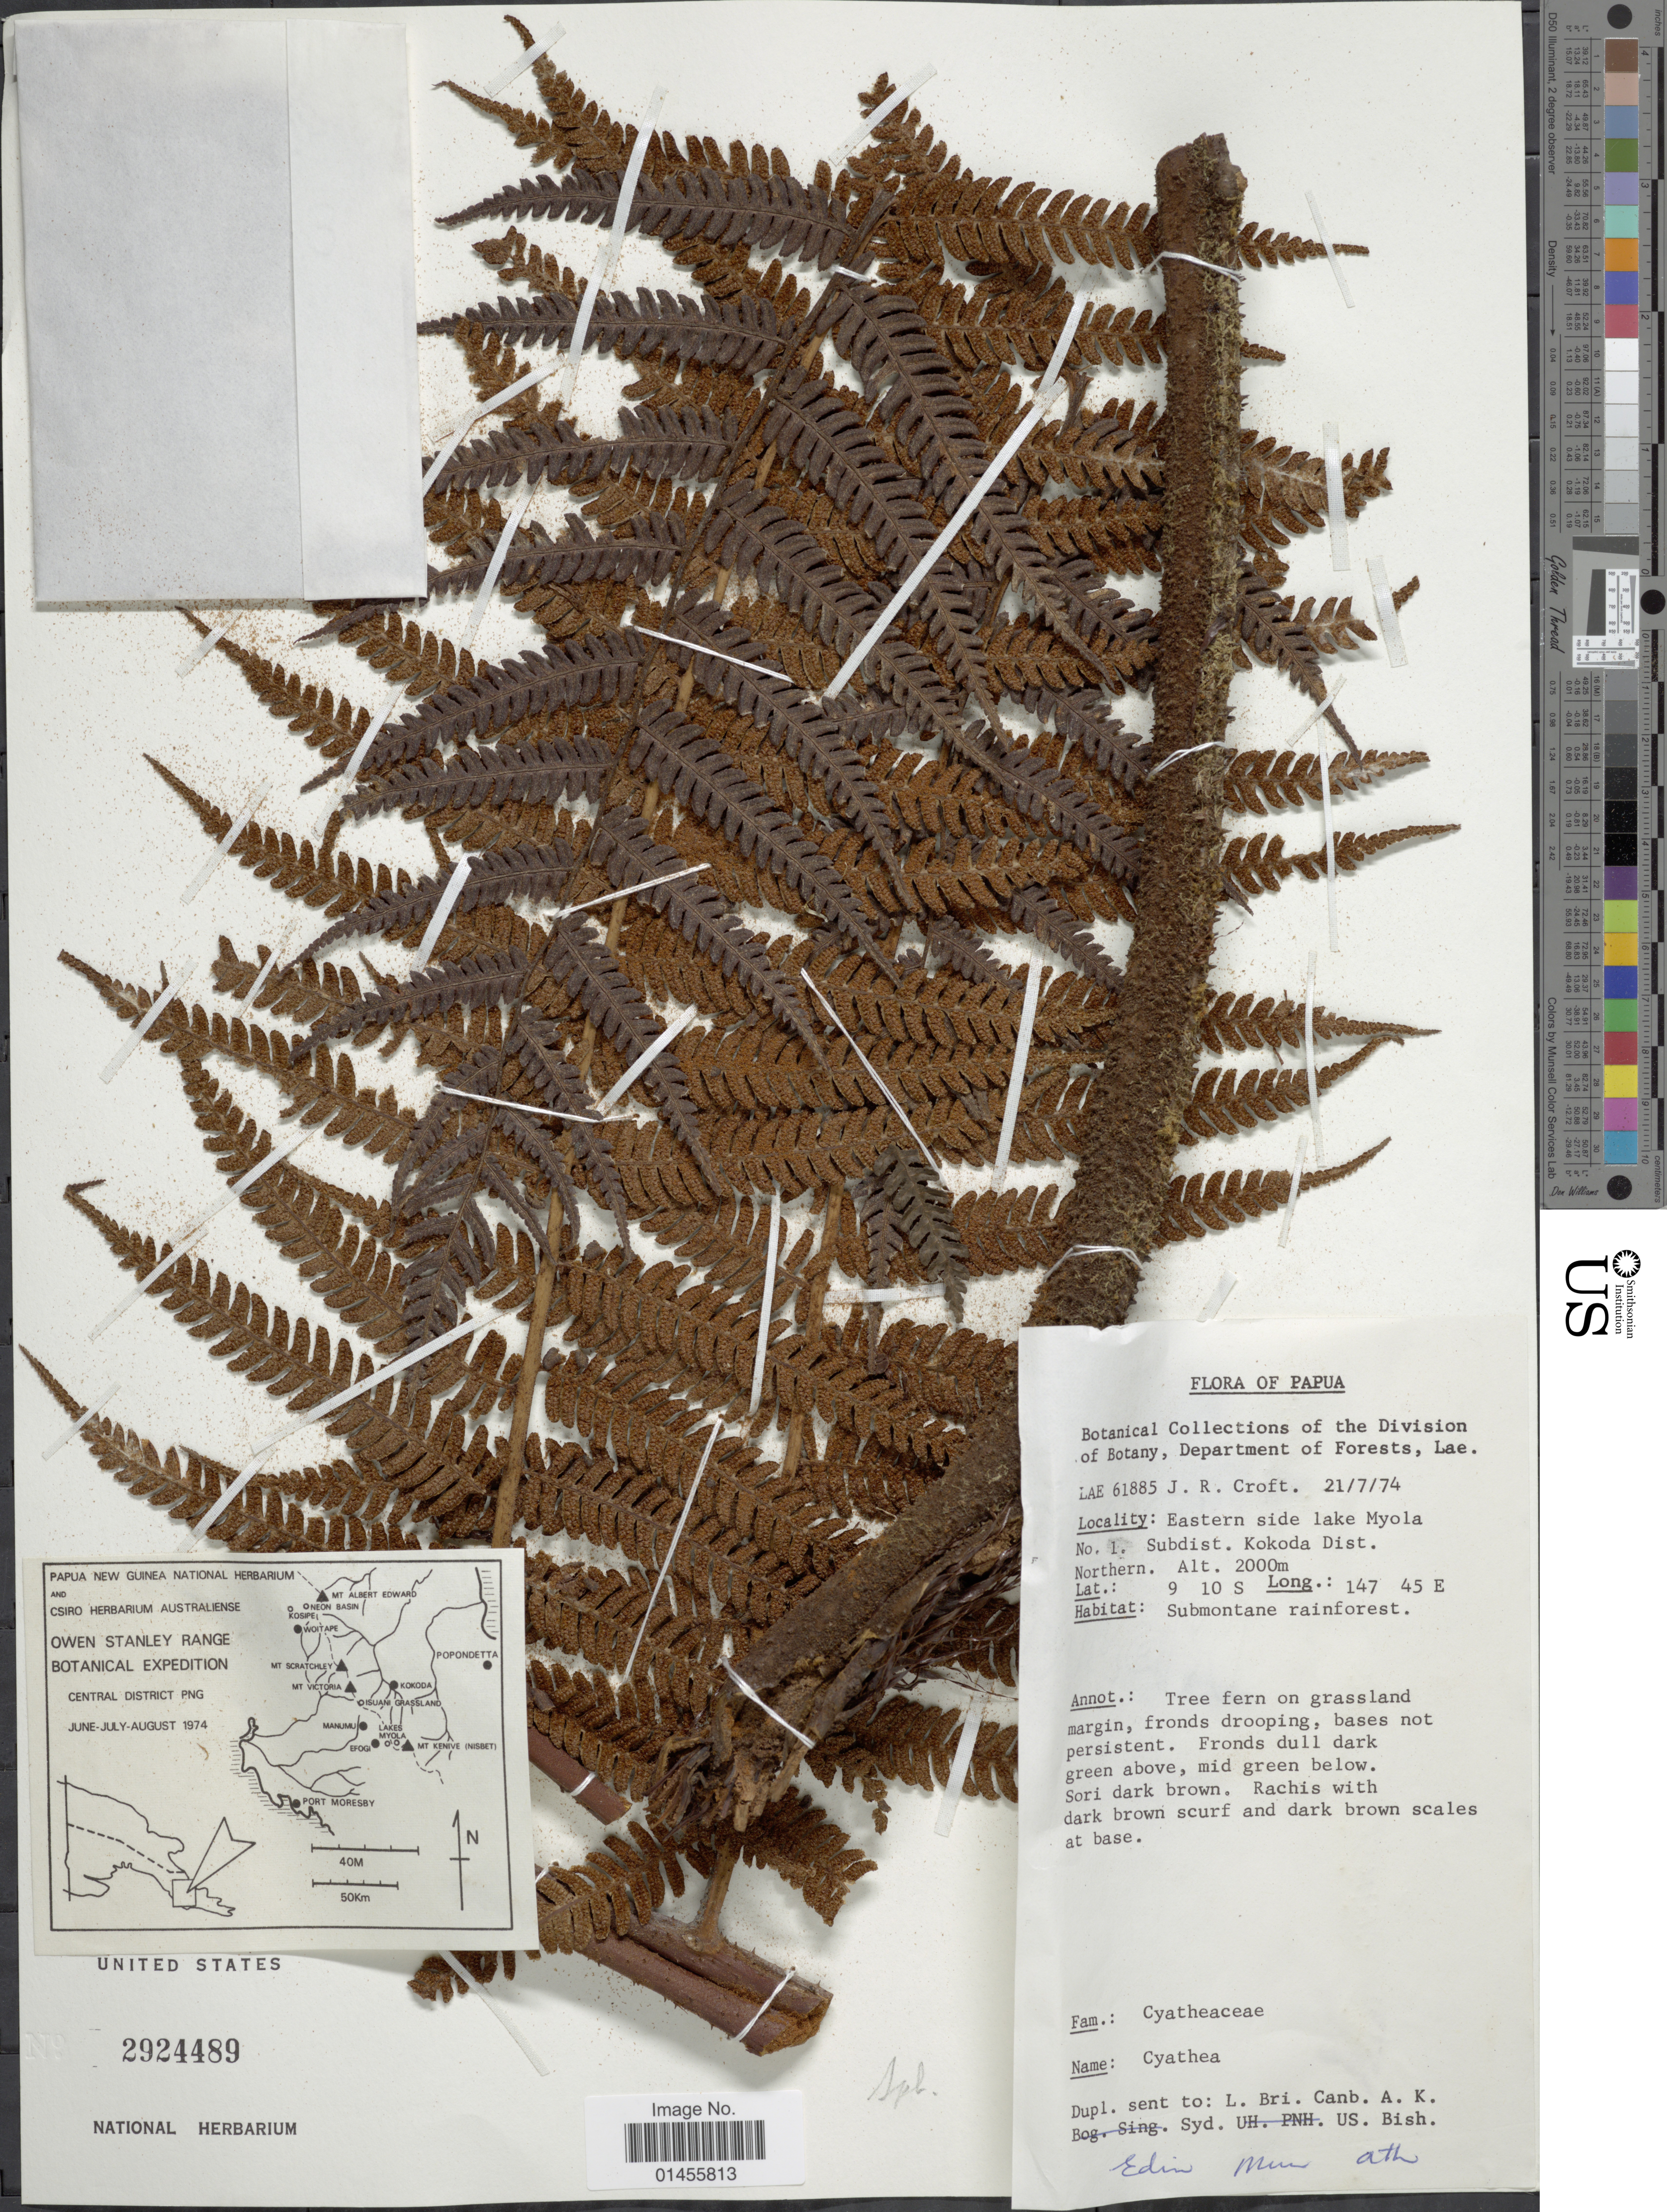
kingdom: Plantae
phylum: Tracheophyta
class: Polypodiopsida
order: Cyatheales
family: Cyatheaceae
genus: Alsophila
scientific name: Alsophila sp.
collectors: J. R. Croft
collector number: LAE 61885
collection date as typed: Transcribed d/m/y: 21/7/74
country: Papua New Guinea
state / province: Northern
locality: Eastern side lake Myola No. 1 Subdist. Kokoda Dist. Northern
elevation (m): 2000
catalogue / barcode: US 2924489